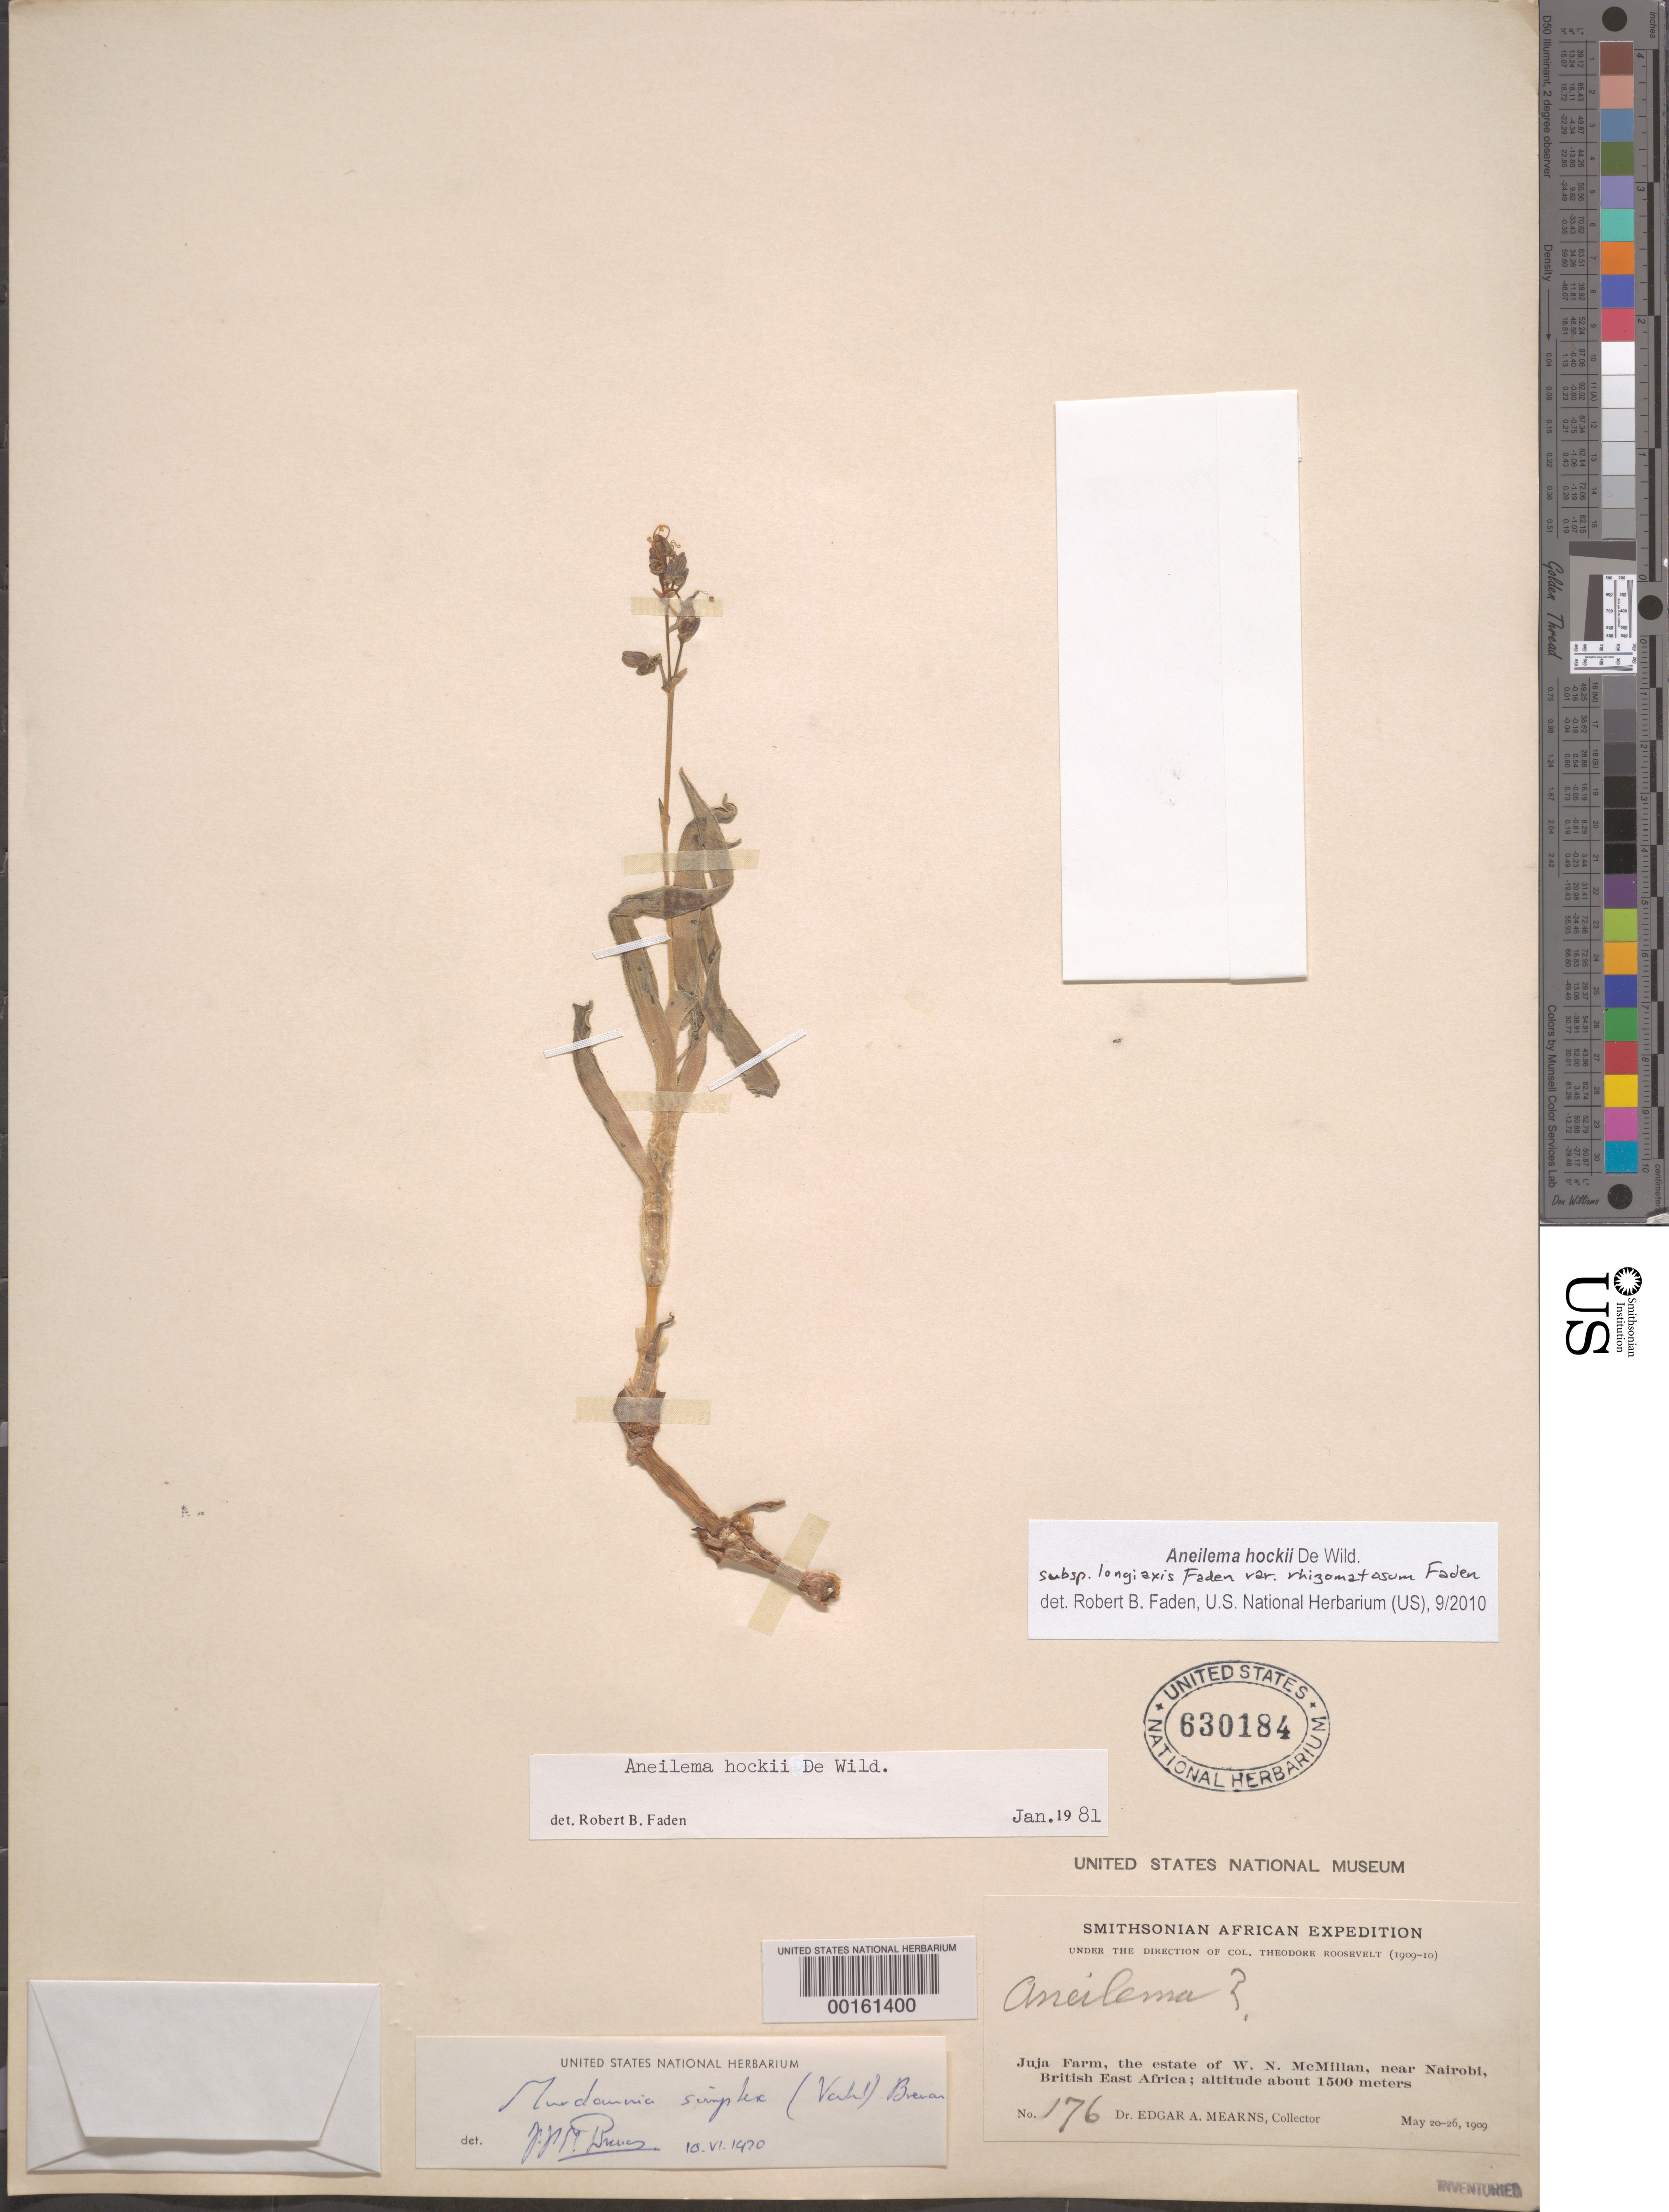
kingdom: Plantae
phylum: Tracheophyta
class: Liliopsida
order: Commelinales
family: Commelinaceae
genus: Aneilema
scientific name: Aneilema hockii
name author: De Wild.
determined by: Faden, Robert B., (US), Smithsonian Institution - National Museum of Natural History (UNITED STATES)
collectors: E. A. Mearns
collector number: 176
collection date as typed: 20 May 1909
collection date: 1909-05-20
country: Kenya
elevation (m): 1500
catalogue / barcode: US 630184